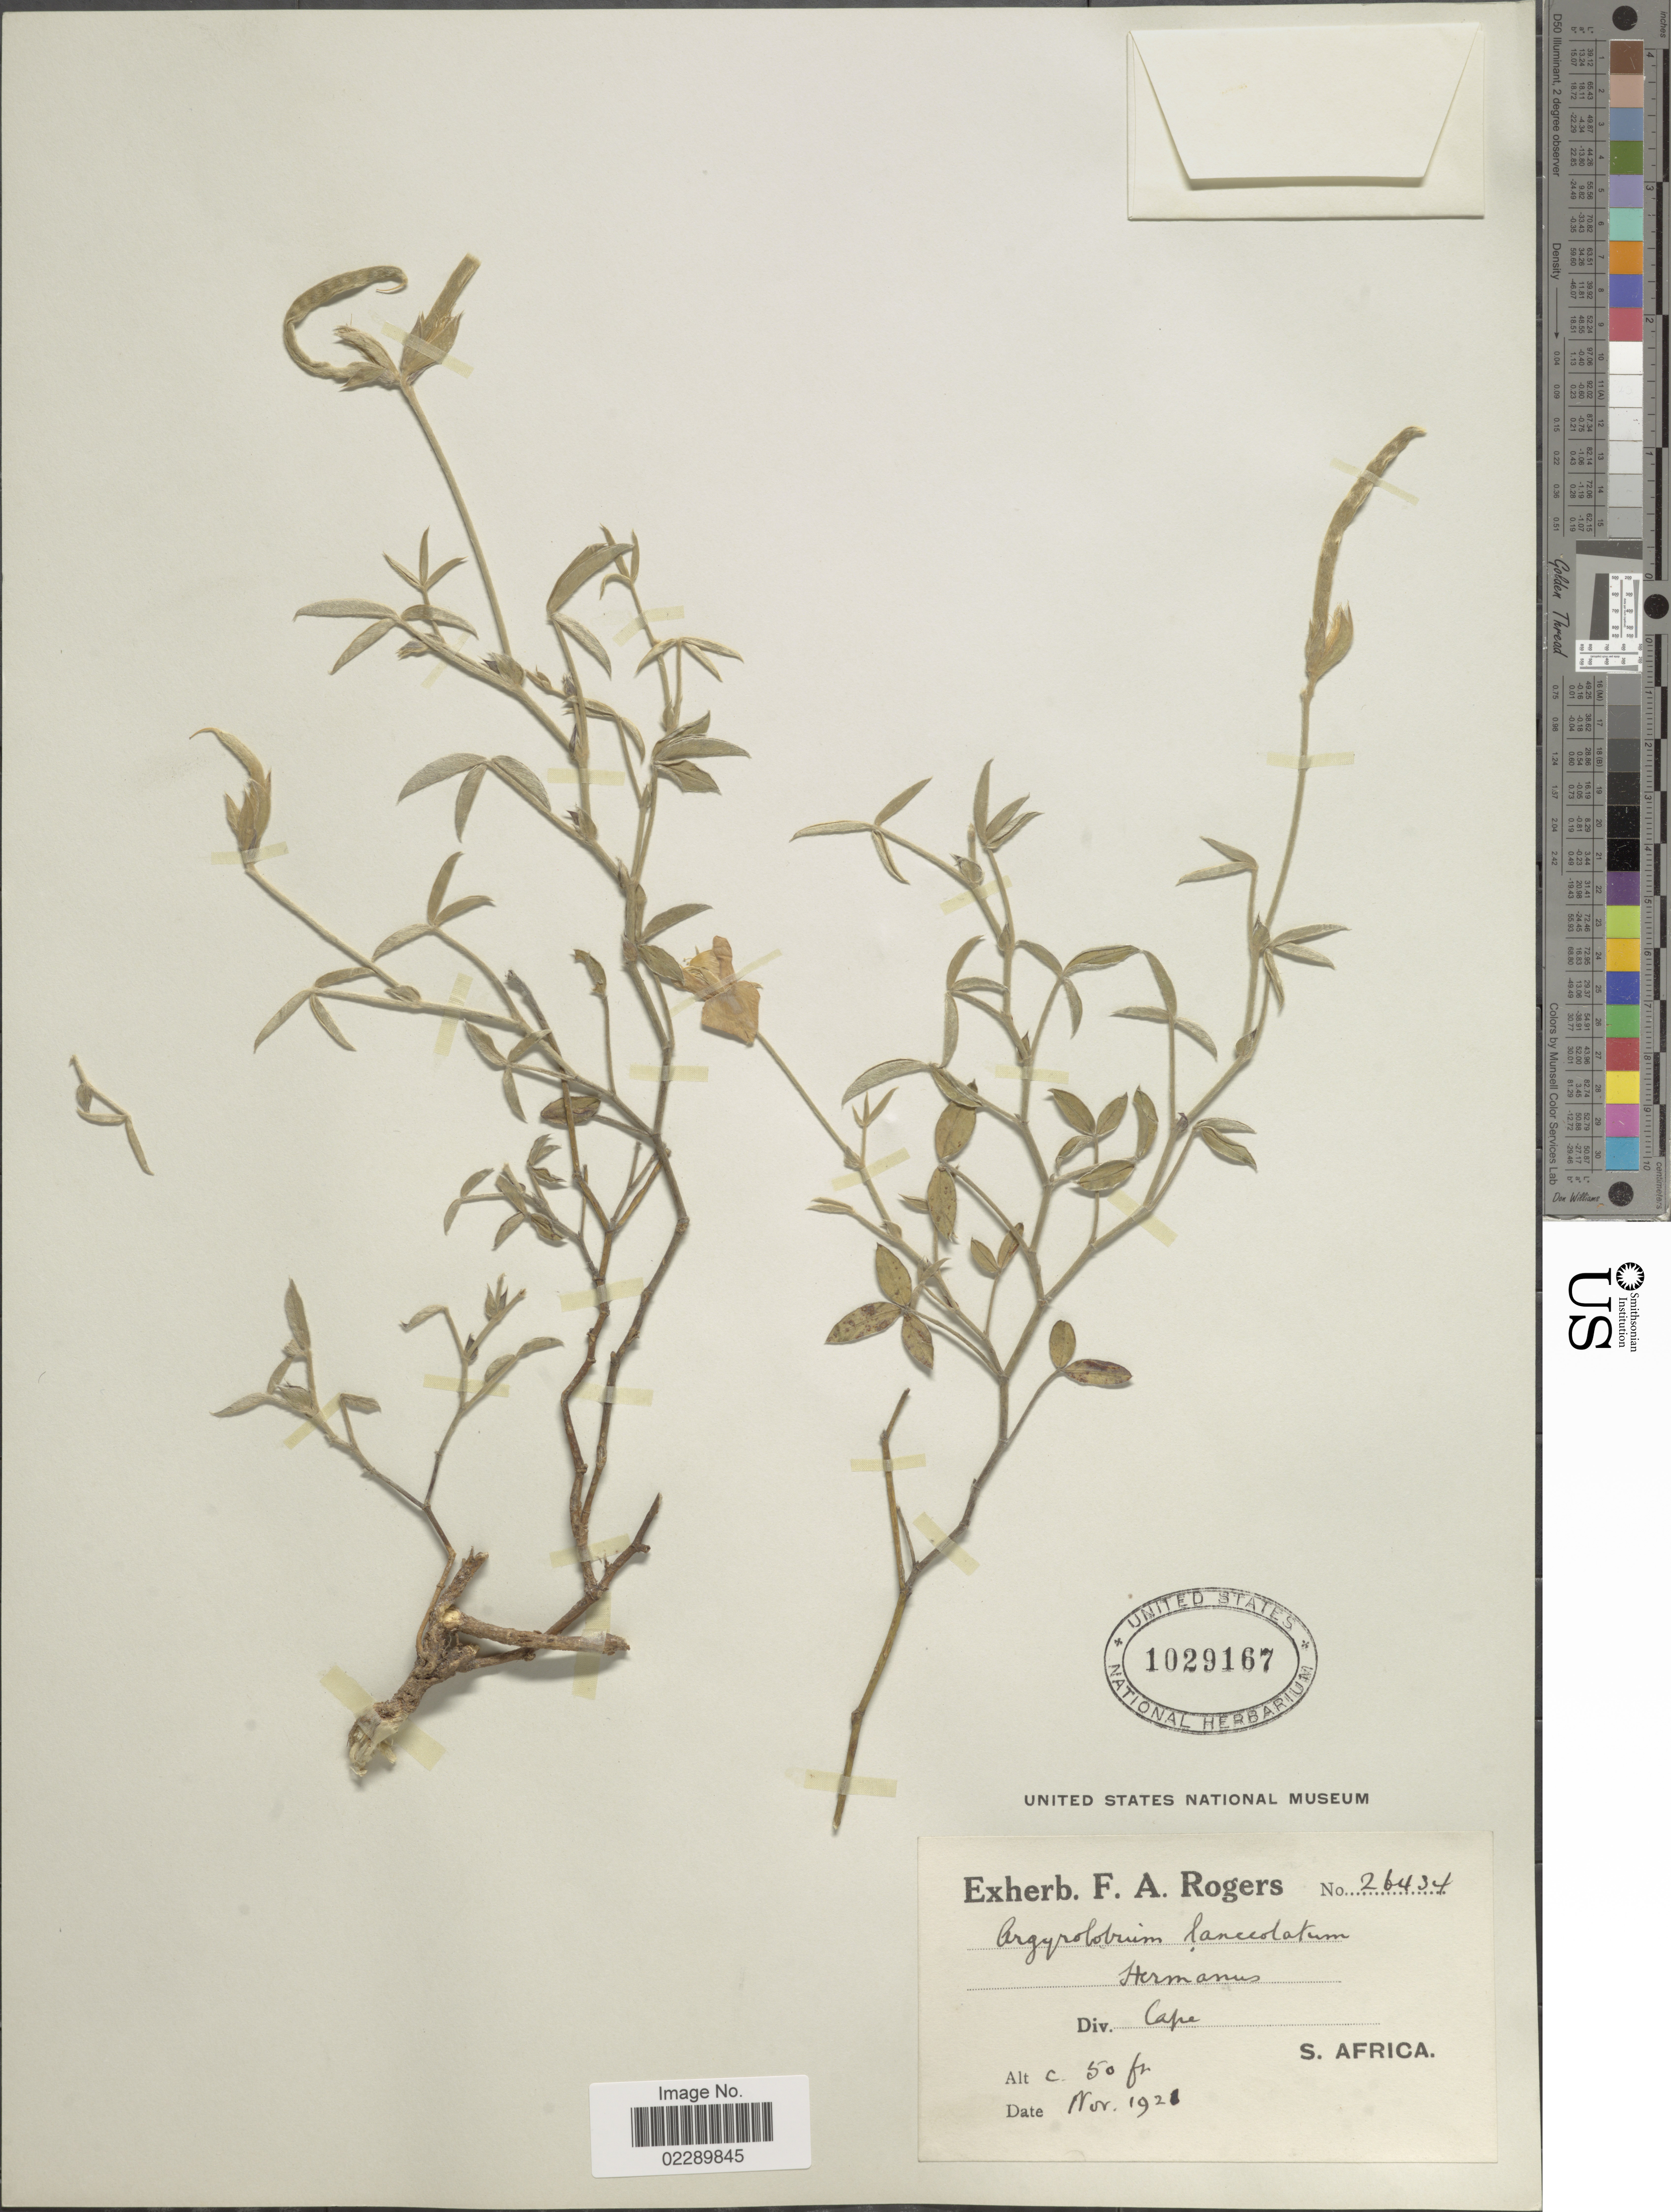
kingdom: Plantae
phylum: Tracheophyta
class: Magnoliopsida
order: Fabales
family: Fabaceae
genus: Argyrolobium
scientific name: Argyrolobium lanceolatum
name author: Eckl. & Zeyh.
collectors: ex herb. F. A. Rogers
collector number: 26434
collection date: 1928-11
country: South Africa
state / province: Western Cape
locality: Hermanus. Div. Cape. S. Africa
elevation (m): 15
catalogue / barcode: US 1029167